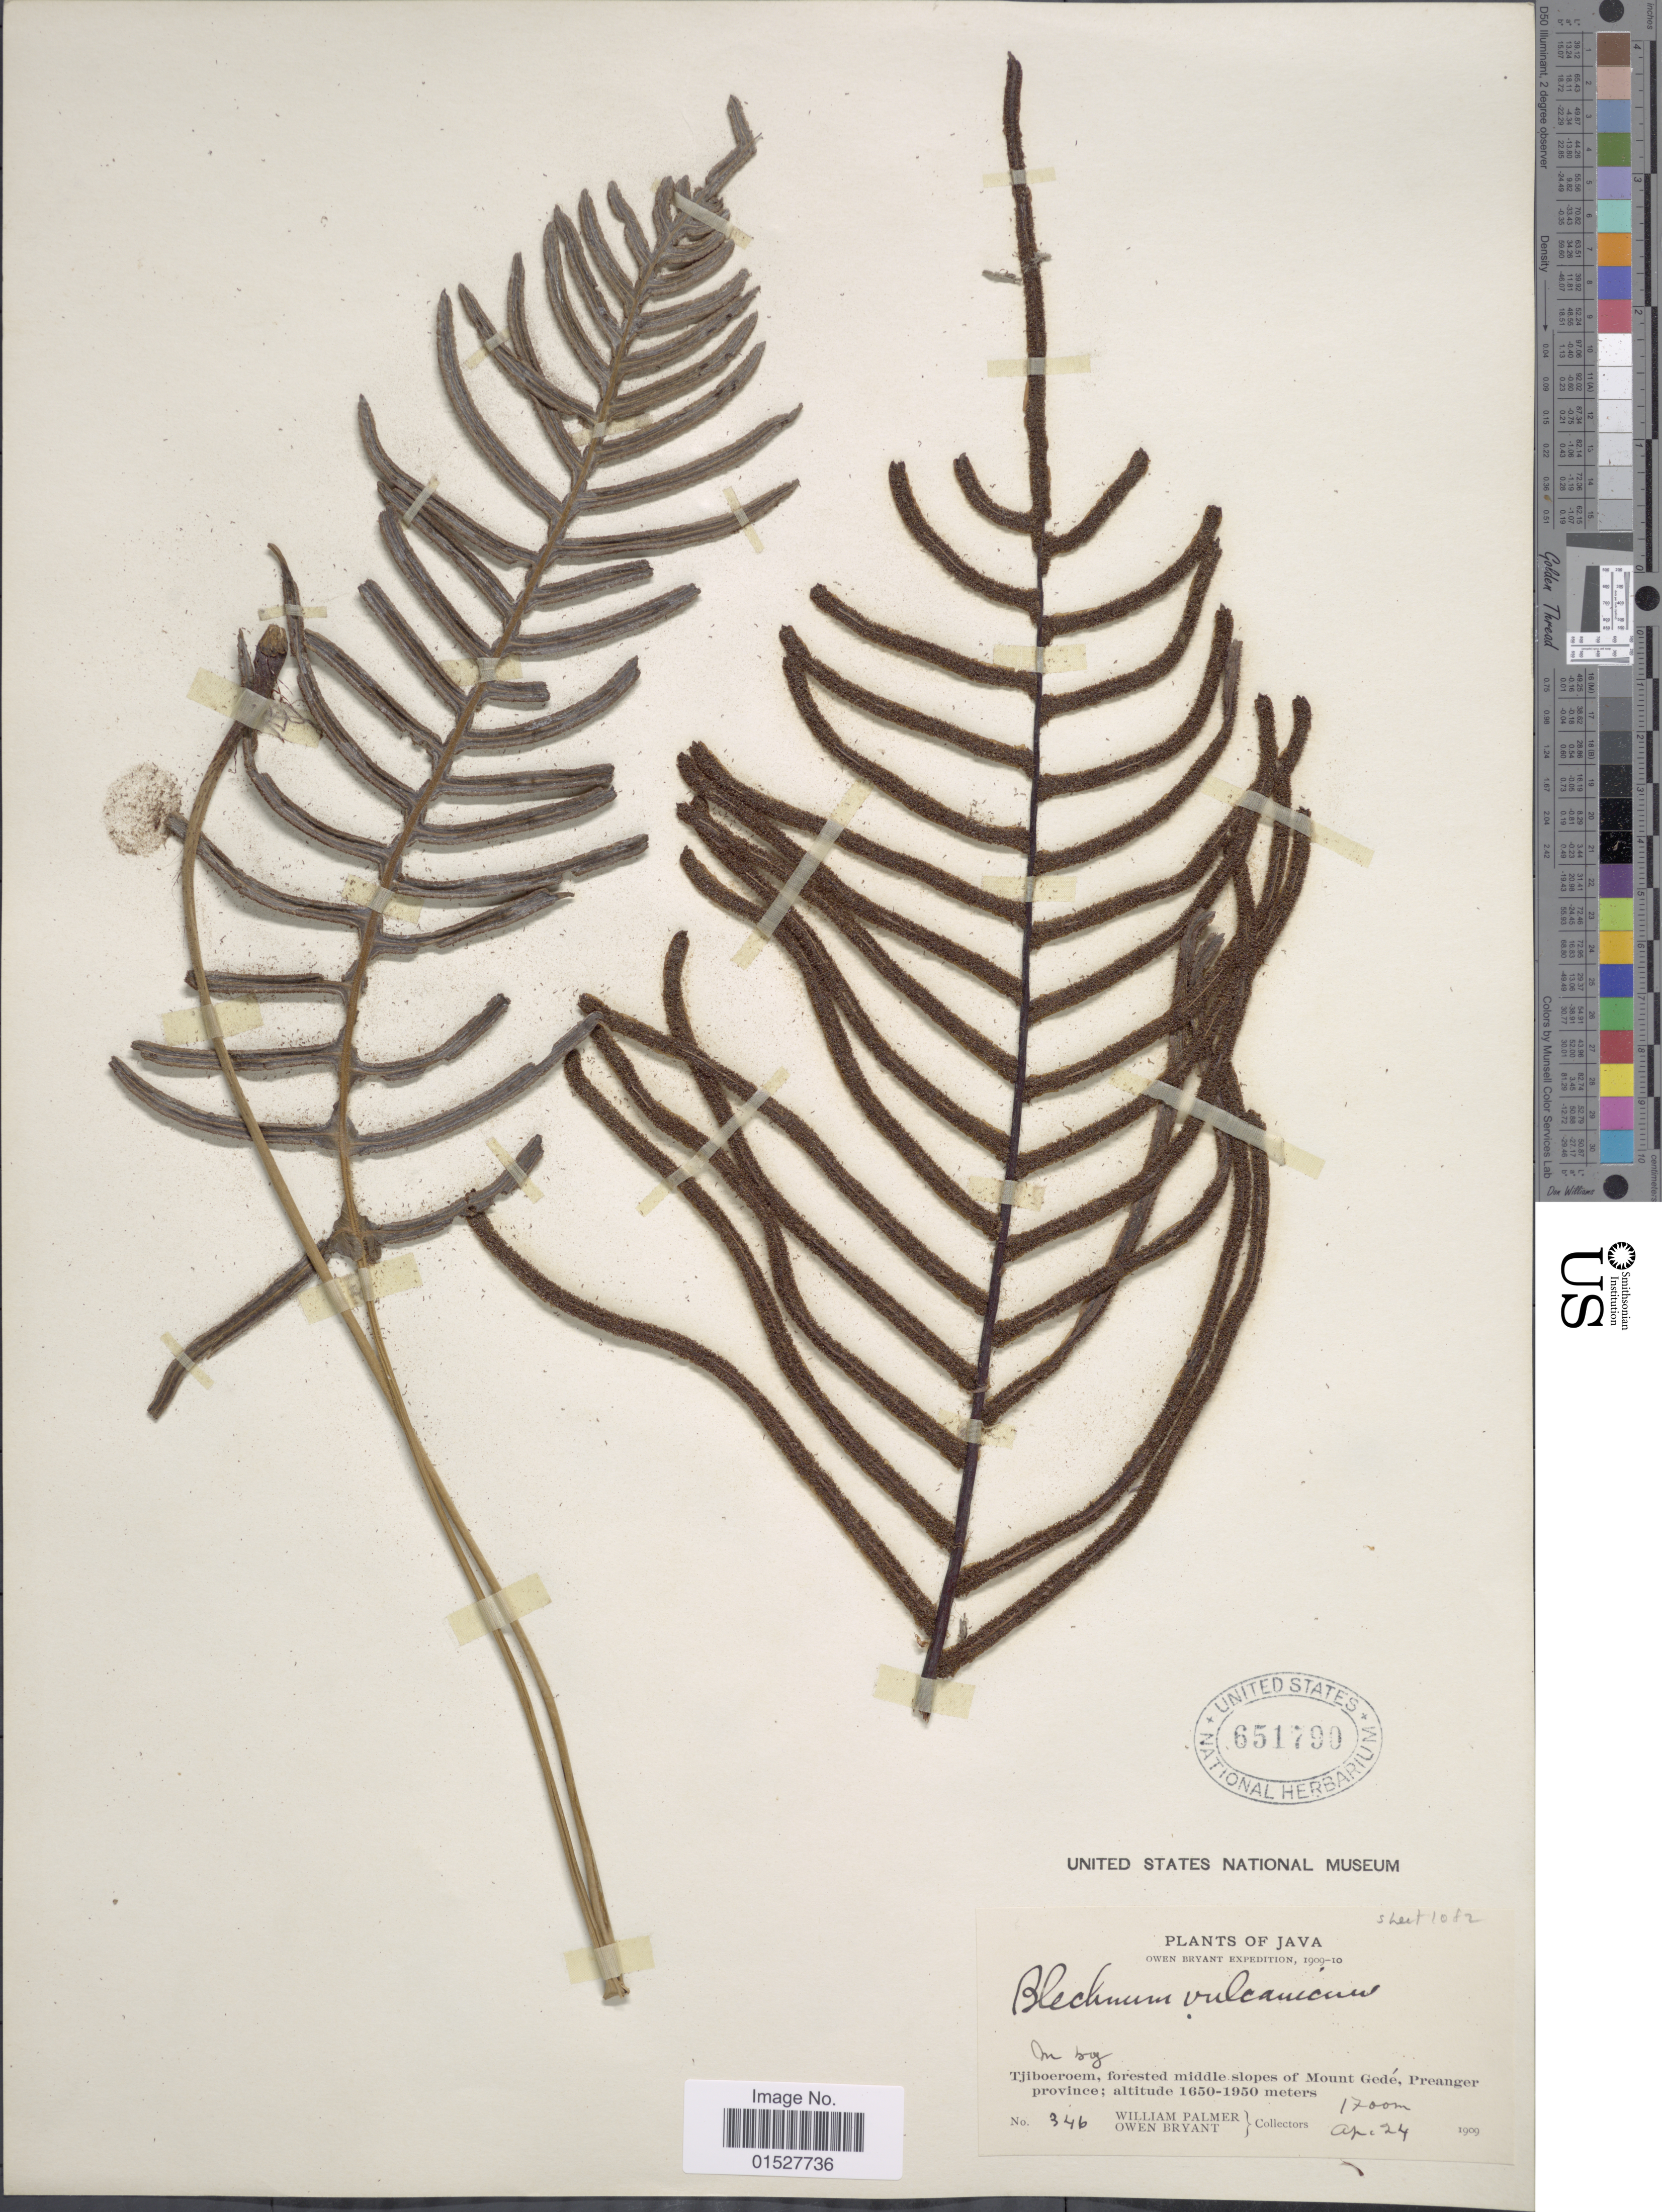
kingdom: Plantae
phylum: Tracheophyta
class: Polypodiopsida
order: Polypodiales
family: Blechnaceae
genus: Blechnum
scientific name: Blechnum vulcanicum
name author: (Blume) Kuhn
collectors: W. Palmer & O. Bryant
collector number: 346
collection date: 1909-04-14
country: Indonesia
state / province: Java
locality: Tjiboeroem, forested middle slopes of Mount Gede, Preanger province.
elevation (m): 1700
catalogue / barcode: US 651790